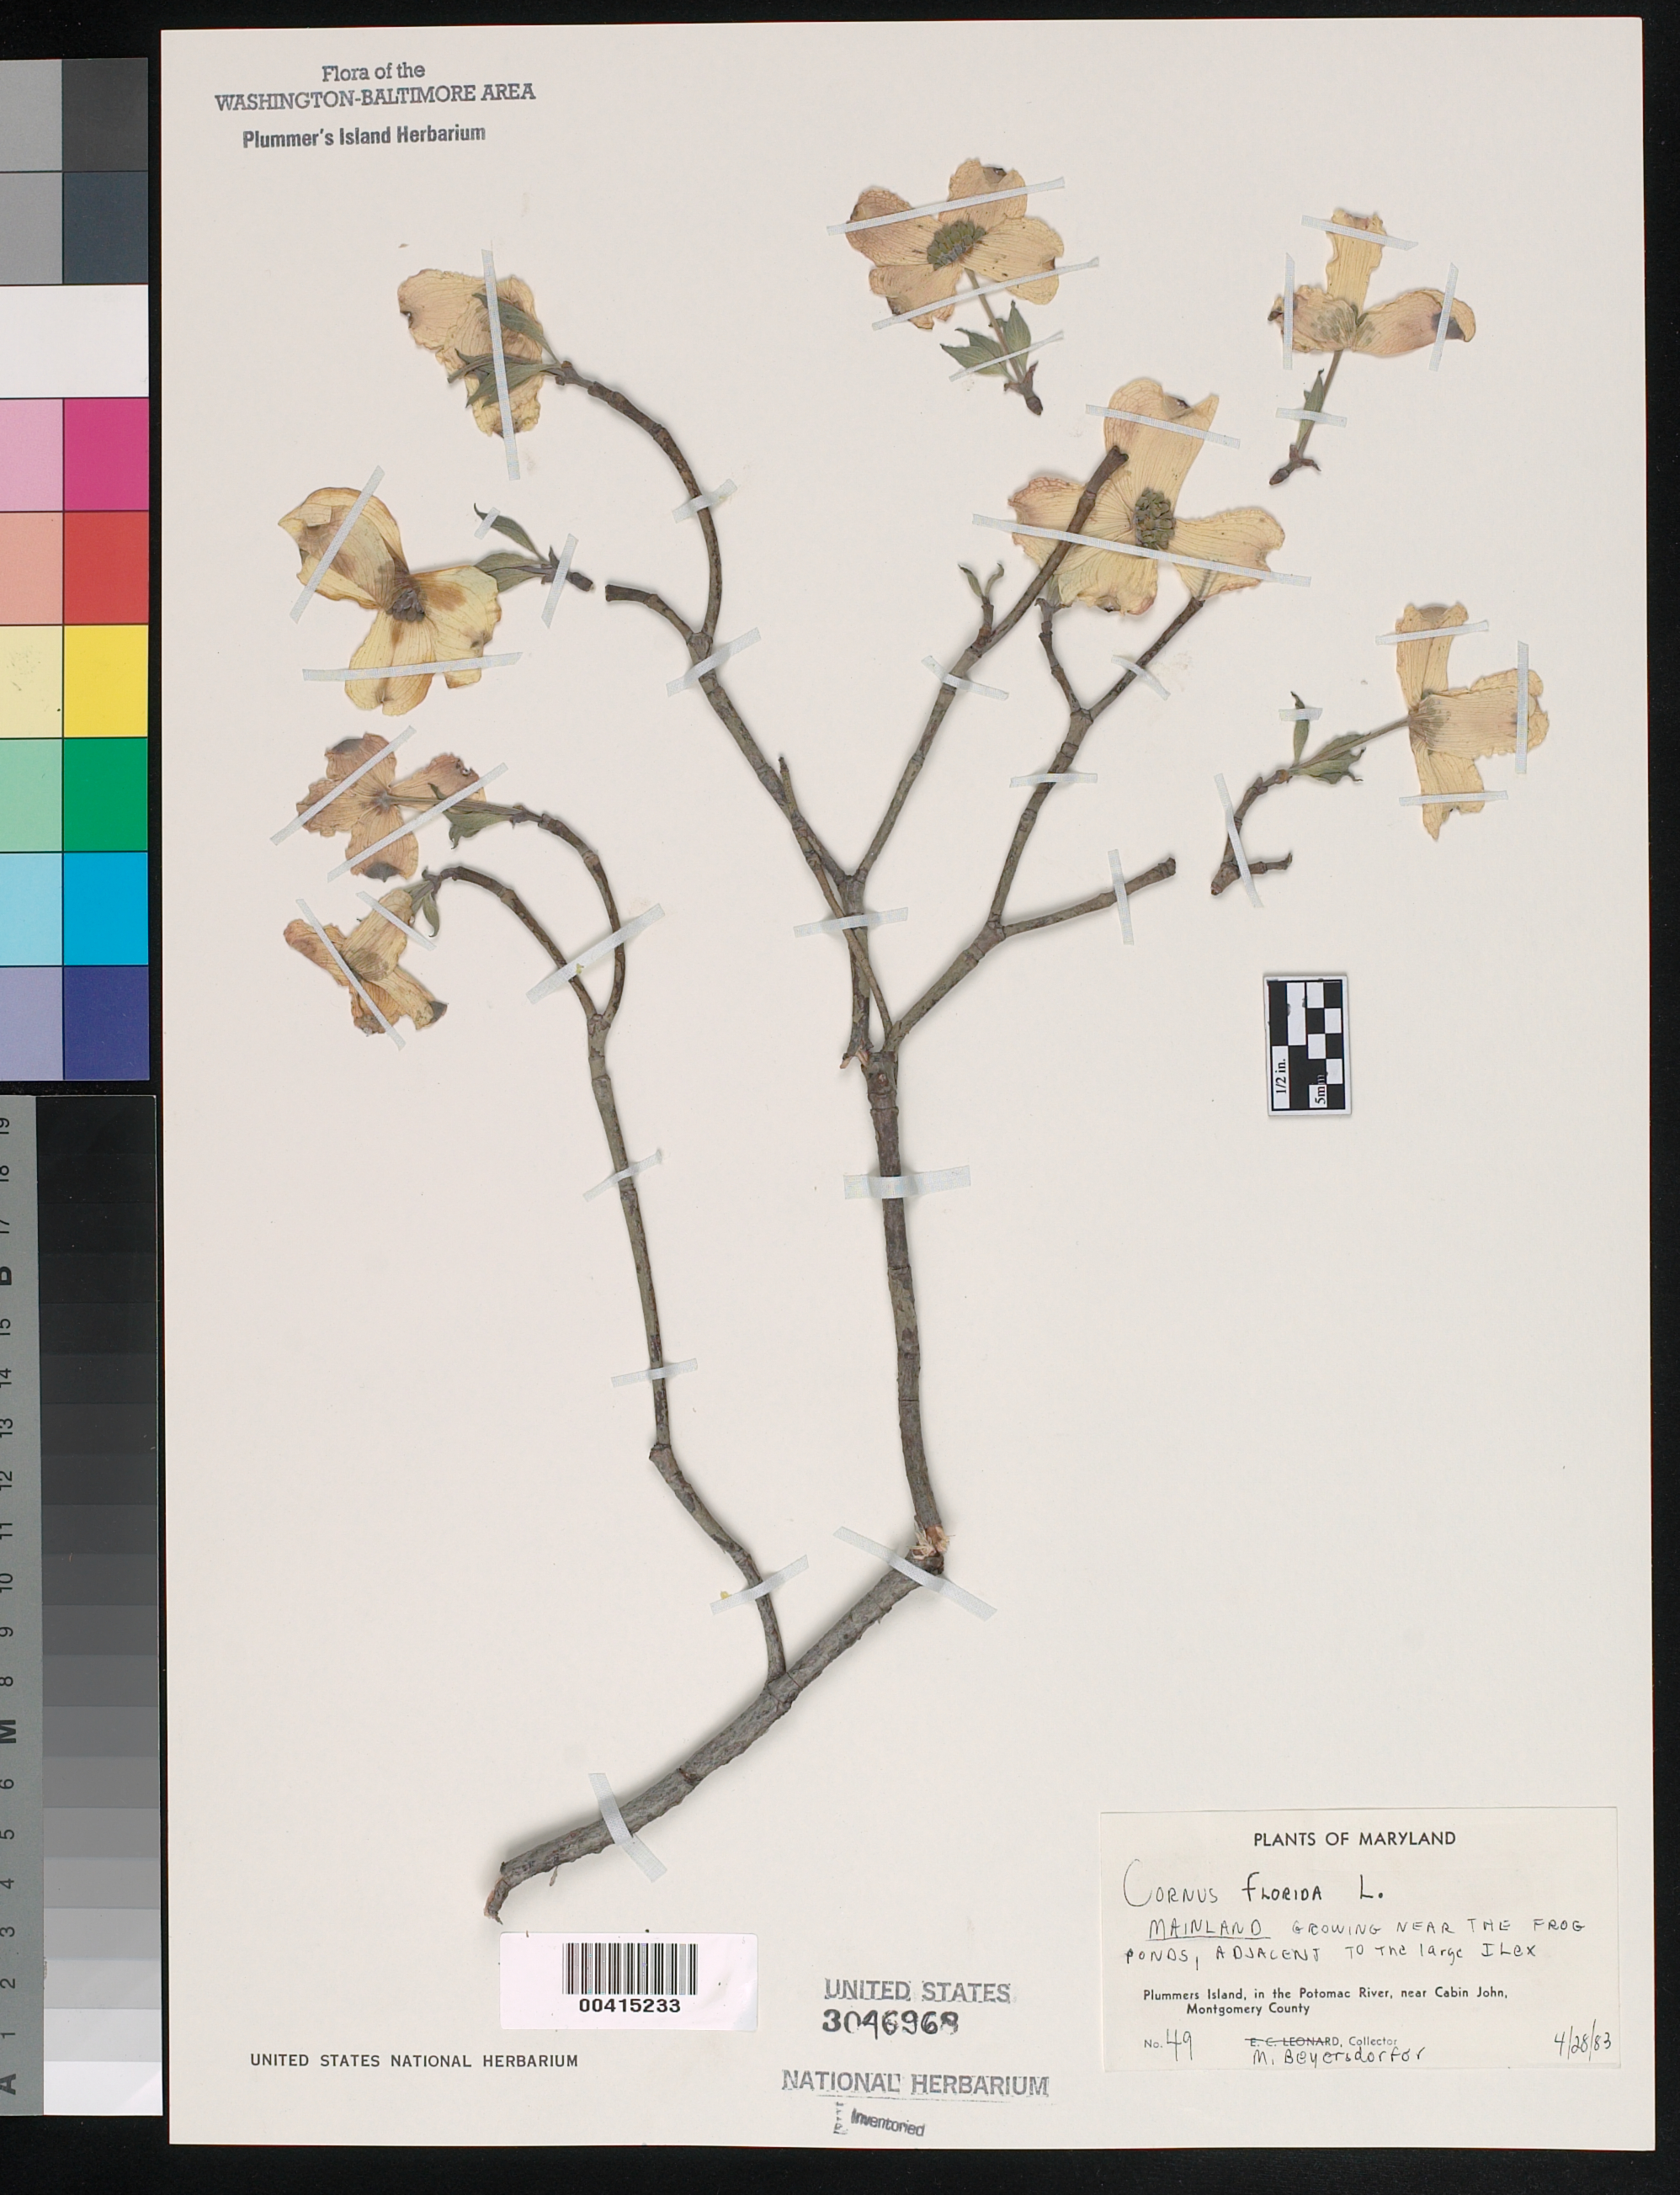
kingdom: Plantae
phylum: Tracheophyta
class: Magnoliopsida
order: Cornales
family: Cornaceae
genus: Cornus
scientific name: Cornus florida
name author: L.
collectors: M. Beyersdorfer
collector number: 49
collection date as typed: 28 Apr 1983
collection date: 1983-04-28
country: United States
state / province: Maryland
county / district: Montgomery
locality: Plummer's Island; Mainland, near the Frog Ponds, adjacent to the large Ilex C. & O. Canal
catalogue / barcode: US 3046968